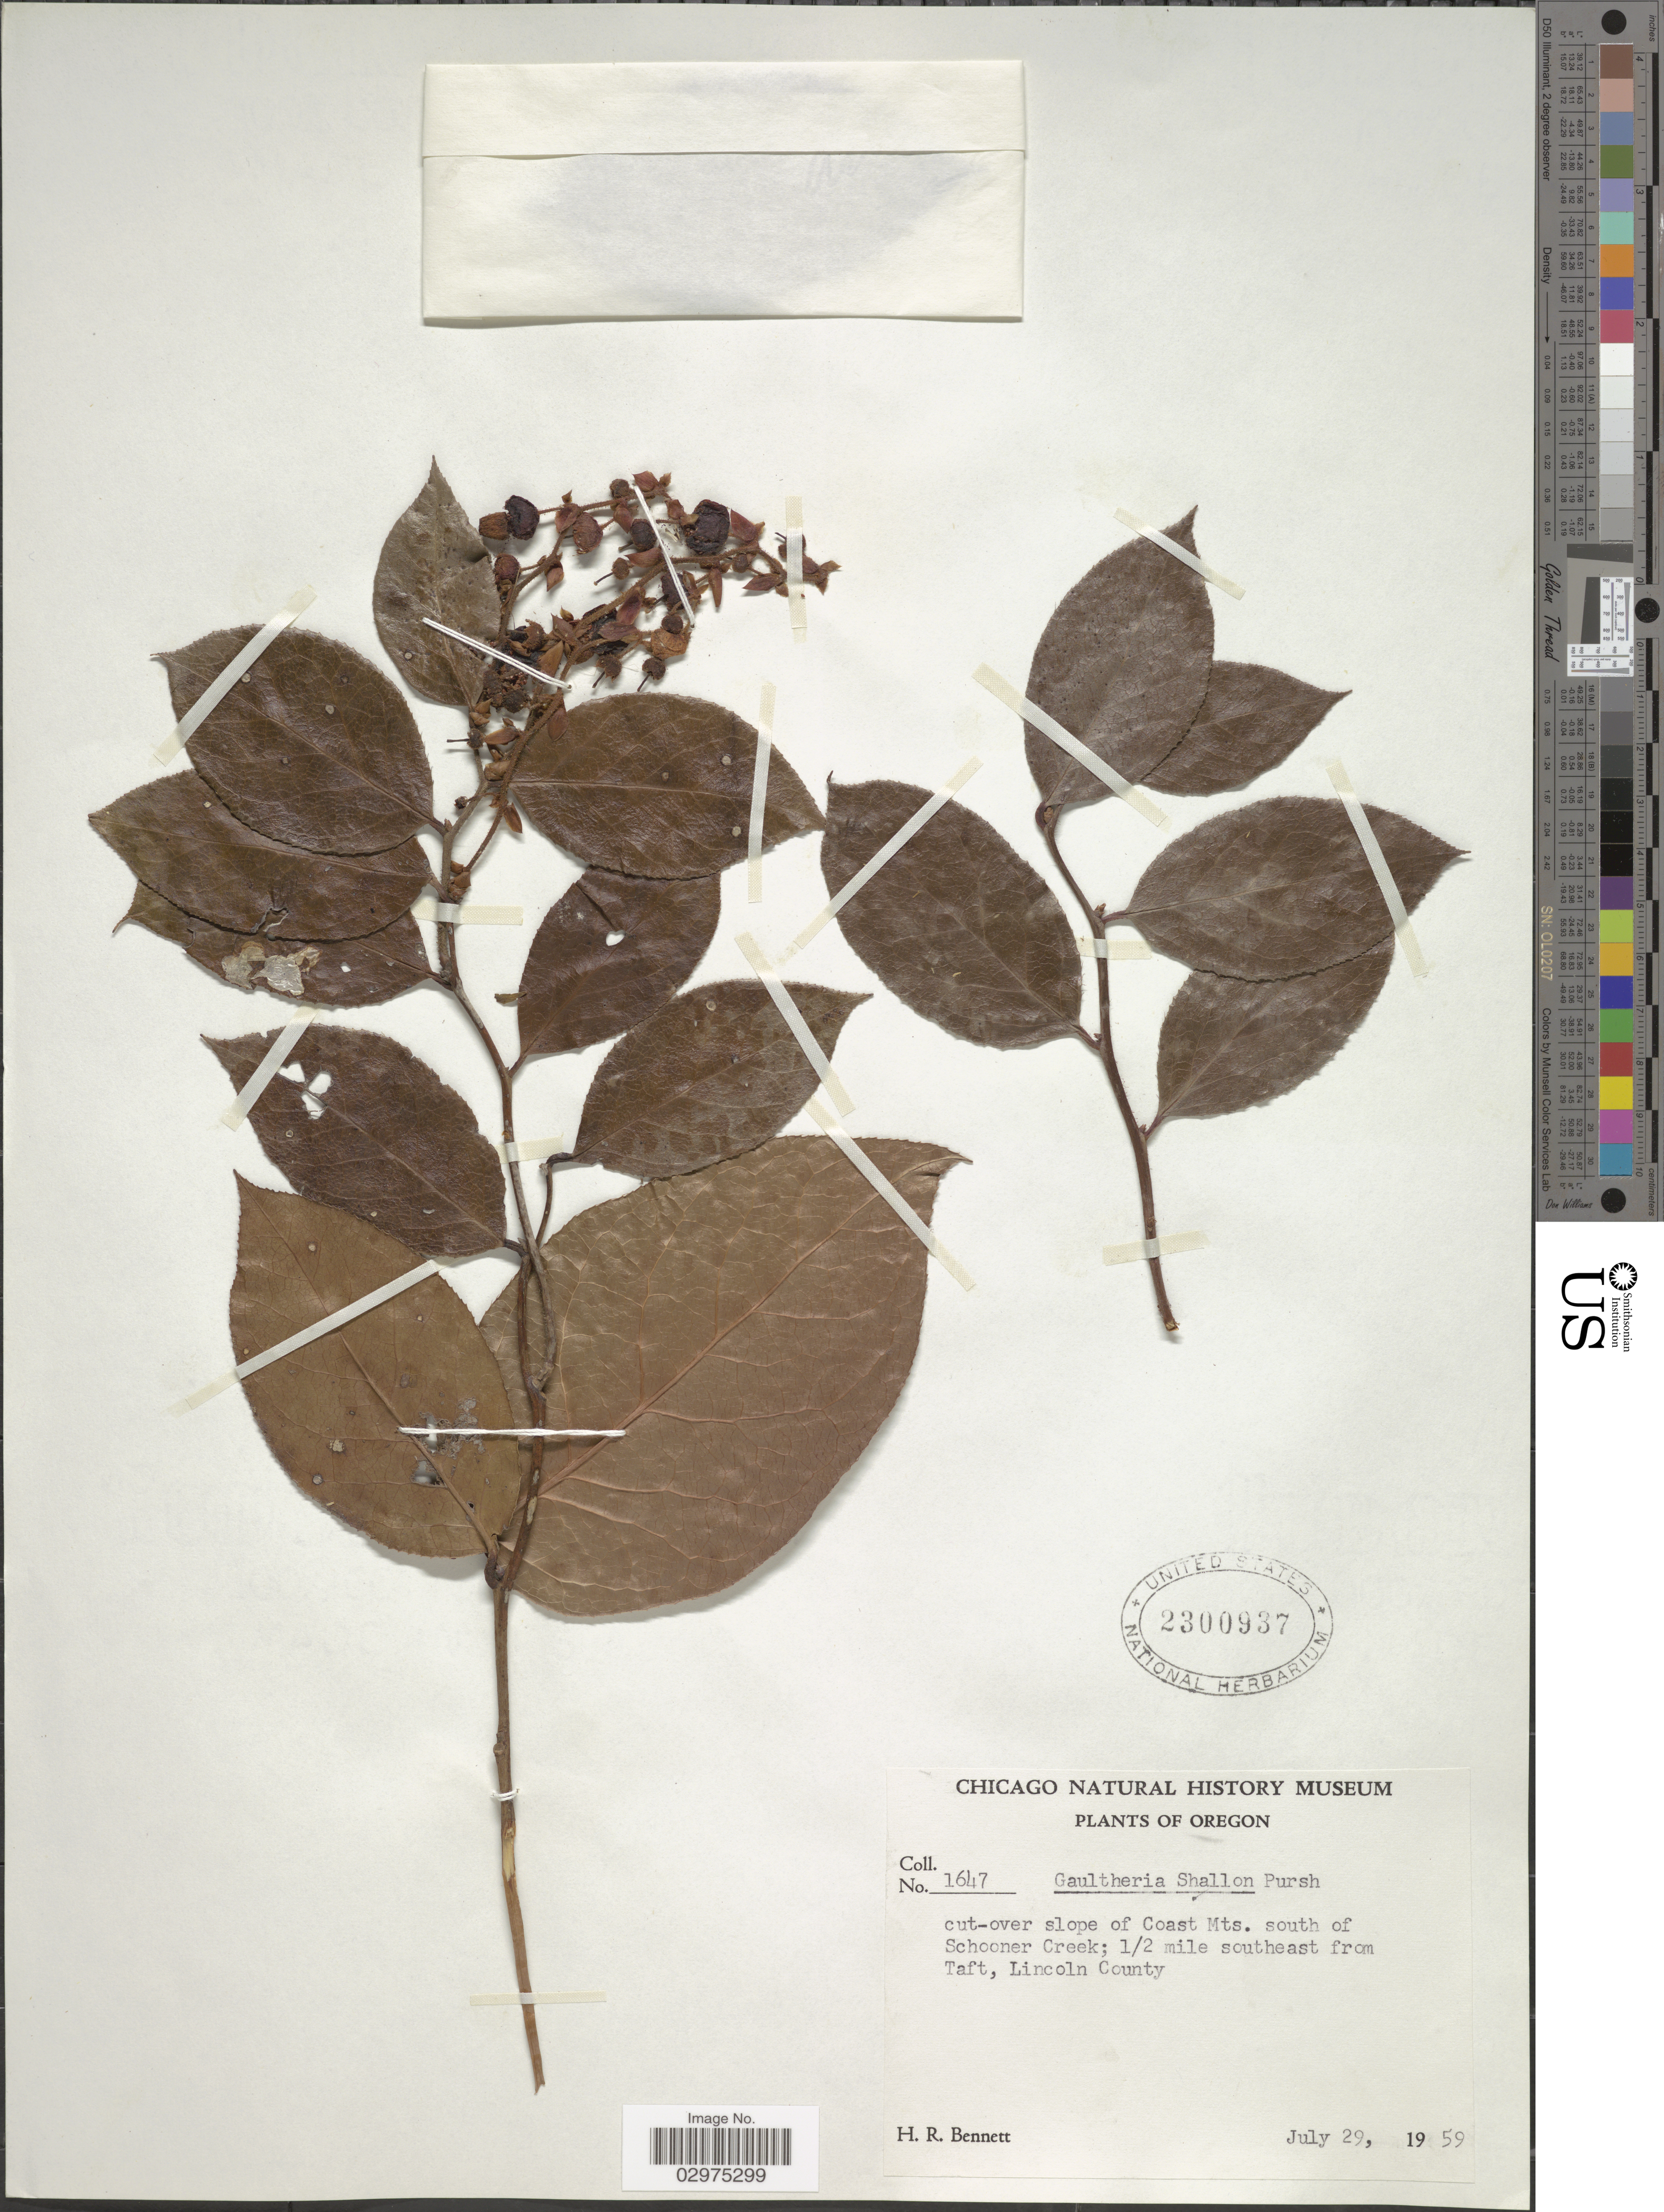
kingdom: Plantae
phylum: Tracheophyta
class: Magnoliopsida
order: Ericales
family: Ericaceae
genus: Gaultheria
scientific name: Gaultheria shallon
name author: Pursh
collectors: H. R. Bennett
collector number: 1647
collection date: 1959-07-29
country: United States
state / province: Oregon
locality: Cut-over slope of Coast Mts. south of Schooner Creek; ½ mile southeast from Taft, Lincoln County.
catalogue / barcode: US 2300937